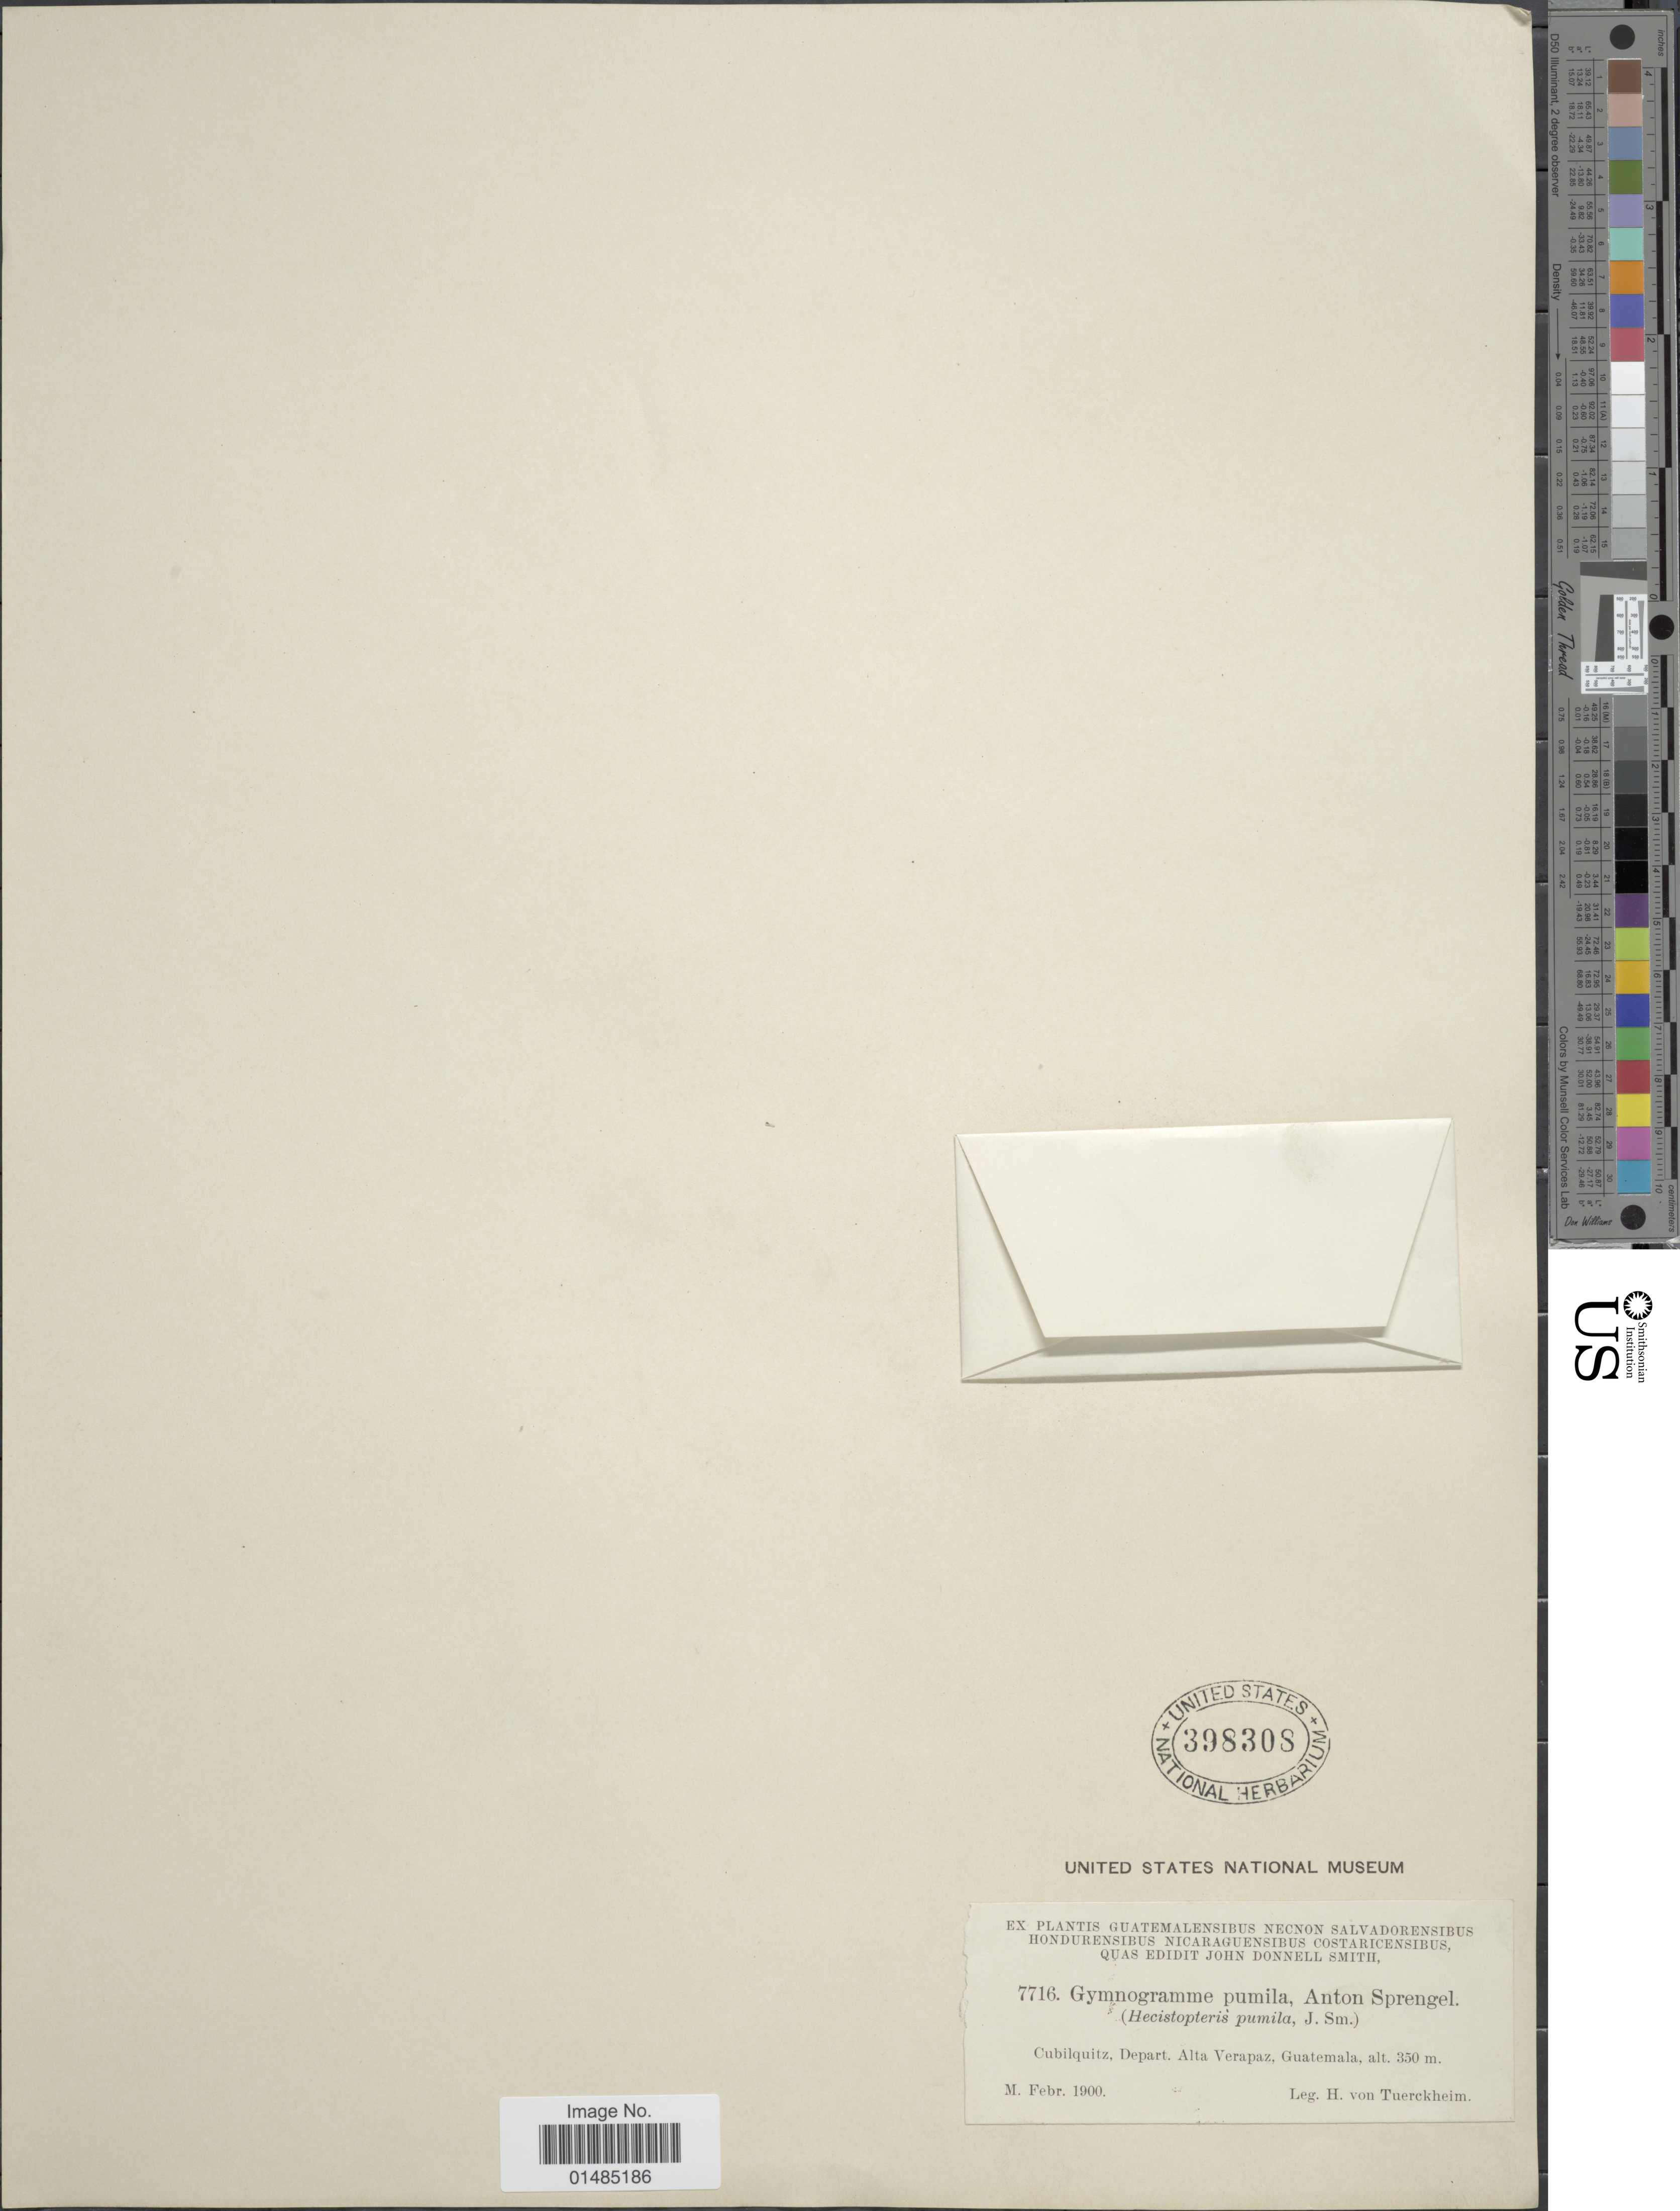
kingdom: Plantae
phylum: Tracheophyta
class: Polypodiopsida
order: Polypodiales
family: Pteridaceae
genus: Hecistopteris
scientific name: Hecistopteris pumila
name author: Christ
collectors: H. von Tuerckheim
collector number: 7716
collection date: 1900-02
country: Guatemala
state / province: Alta Verapaz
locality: Cubilquitz, Depart. Alta Verapaz, Guatemala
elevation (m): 350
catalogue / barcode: US 398308